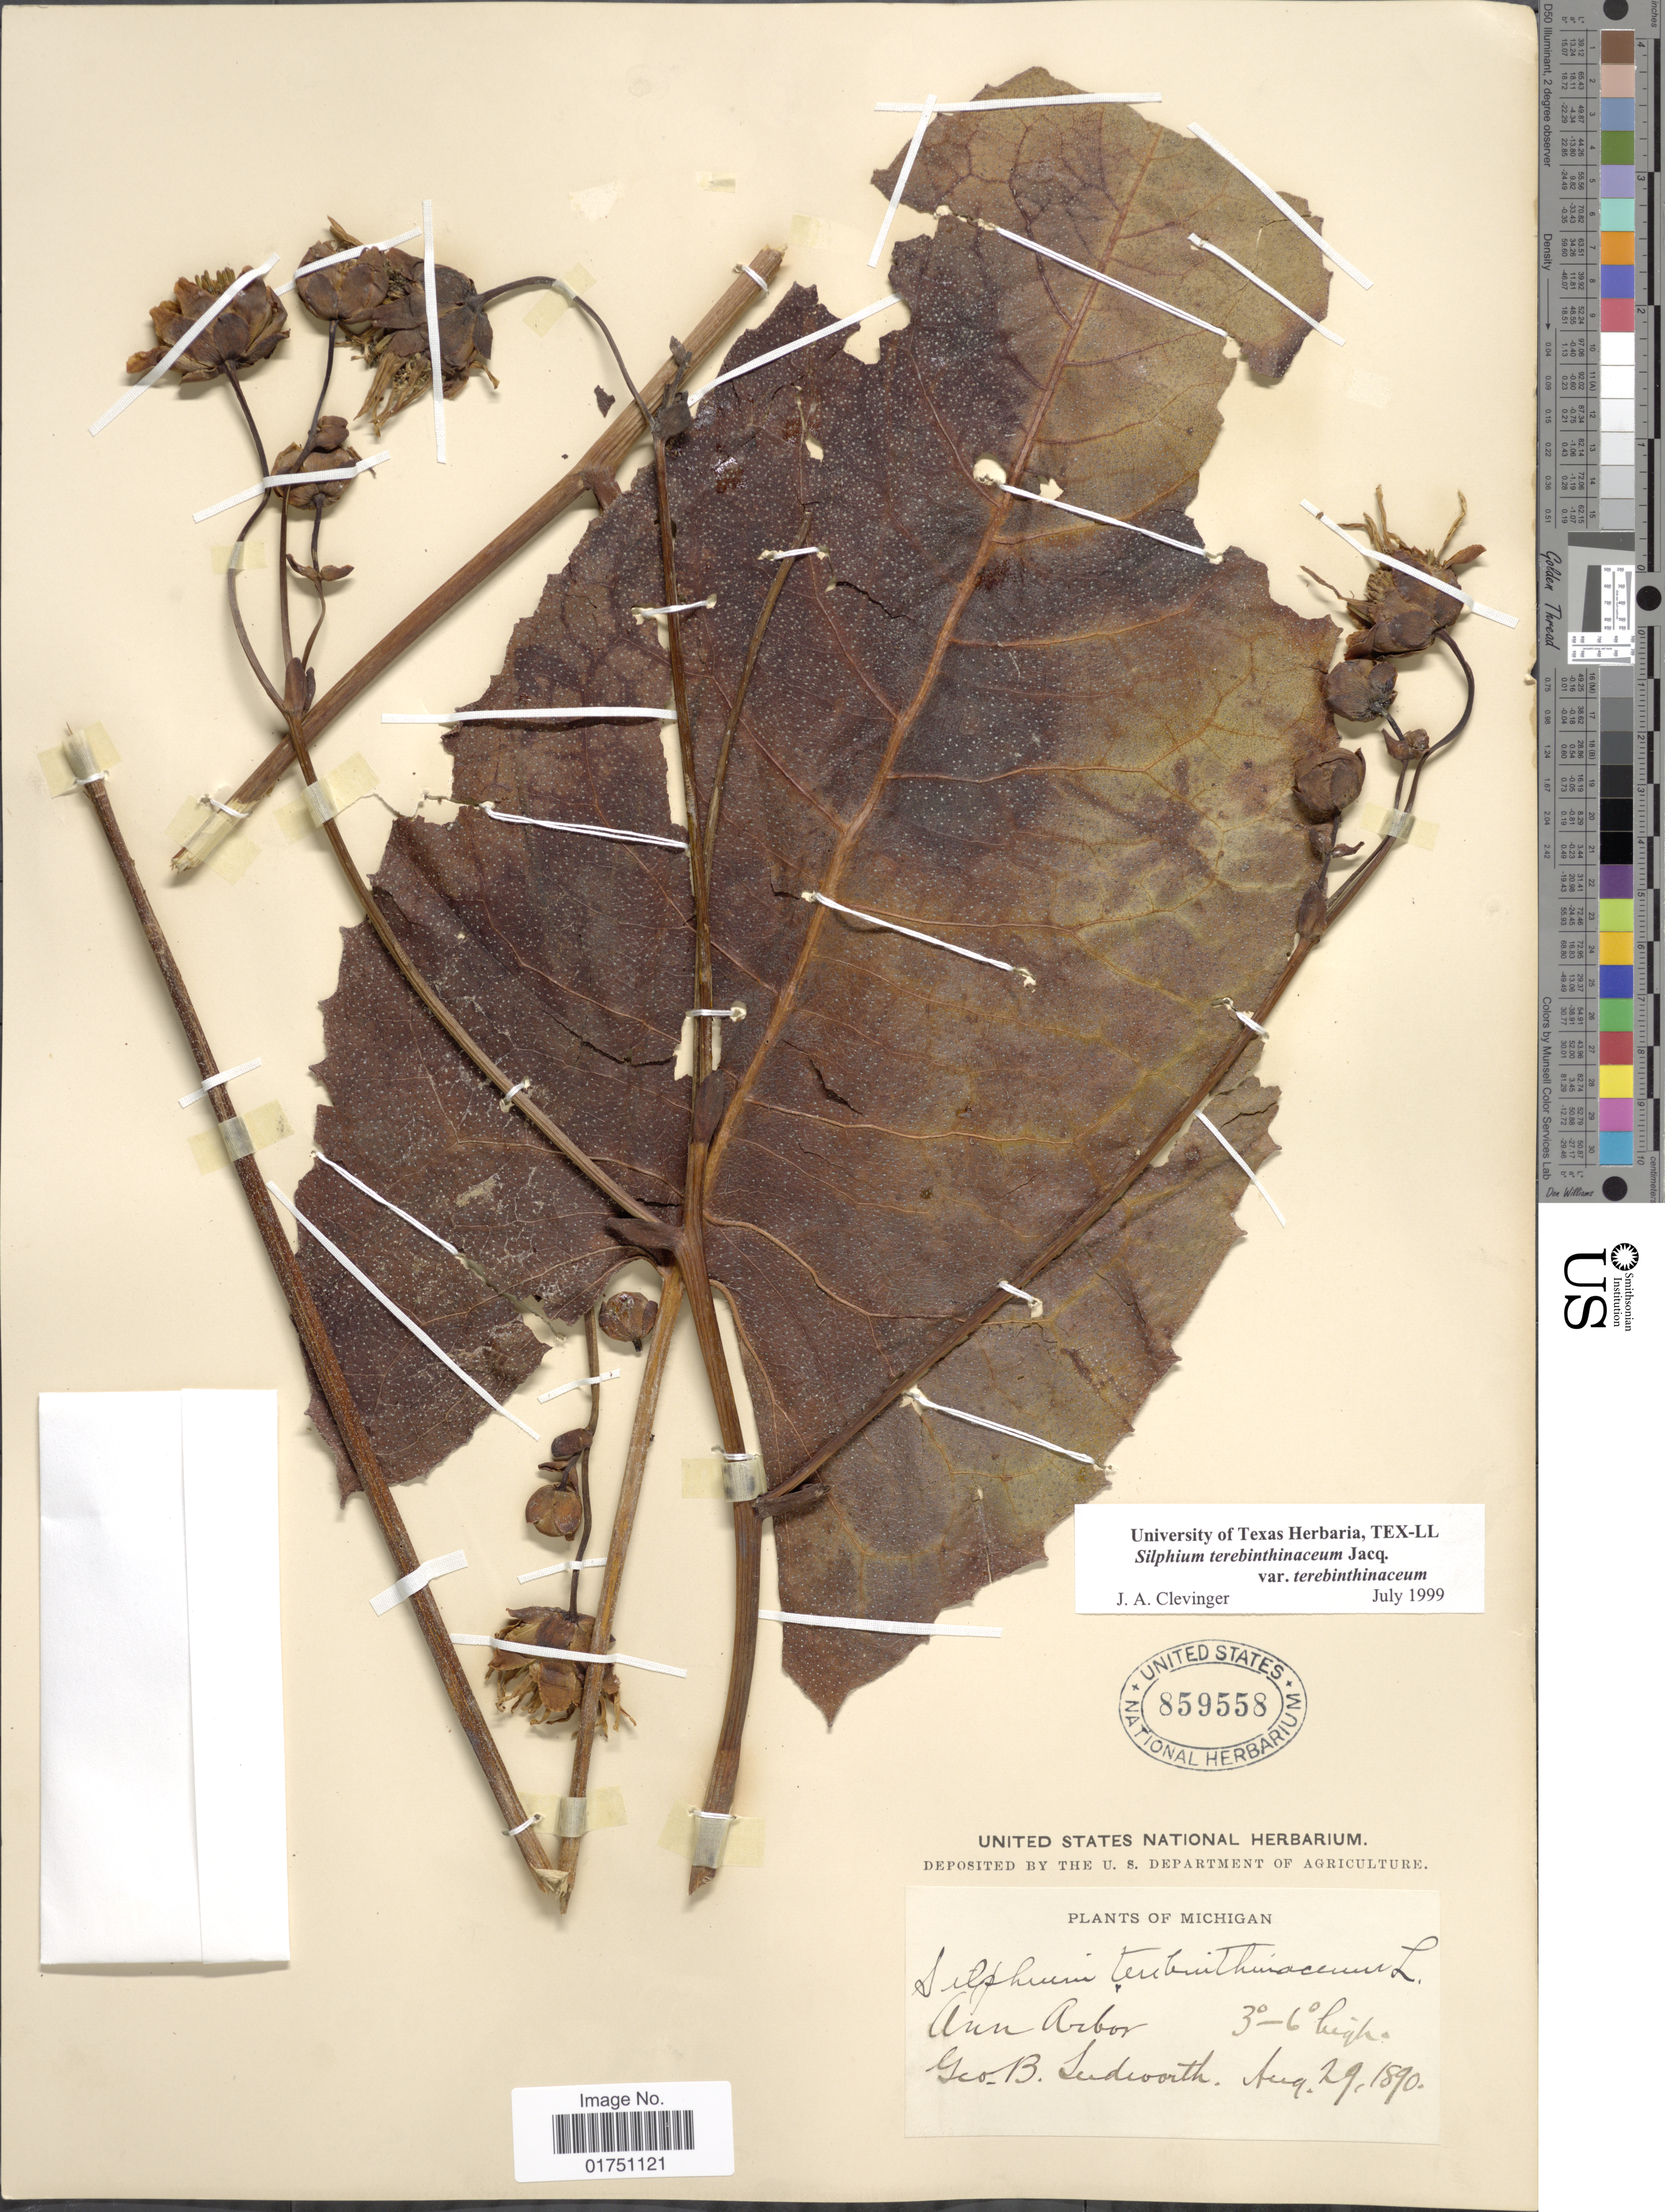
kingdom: Plantae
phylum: Tracheophyta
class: Magnoliopsida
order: Asterales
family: Asteraceae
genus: Silphium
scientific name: Silphium terebinthinaceum var. terebinthinaceum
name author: Jacq.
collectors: G. B. Sudworth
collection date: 1890-08-29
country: United States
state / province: Michigan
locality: Ann Arbor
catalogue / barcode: US 859558